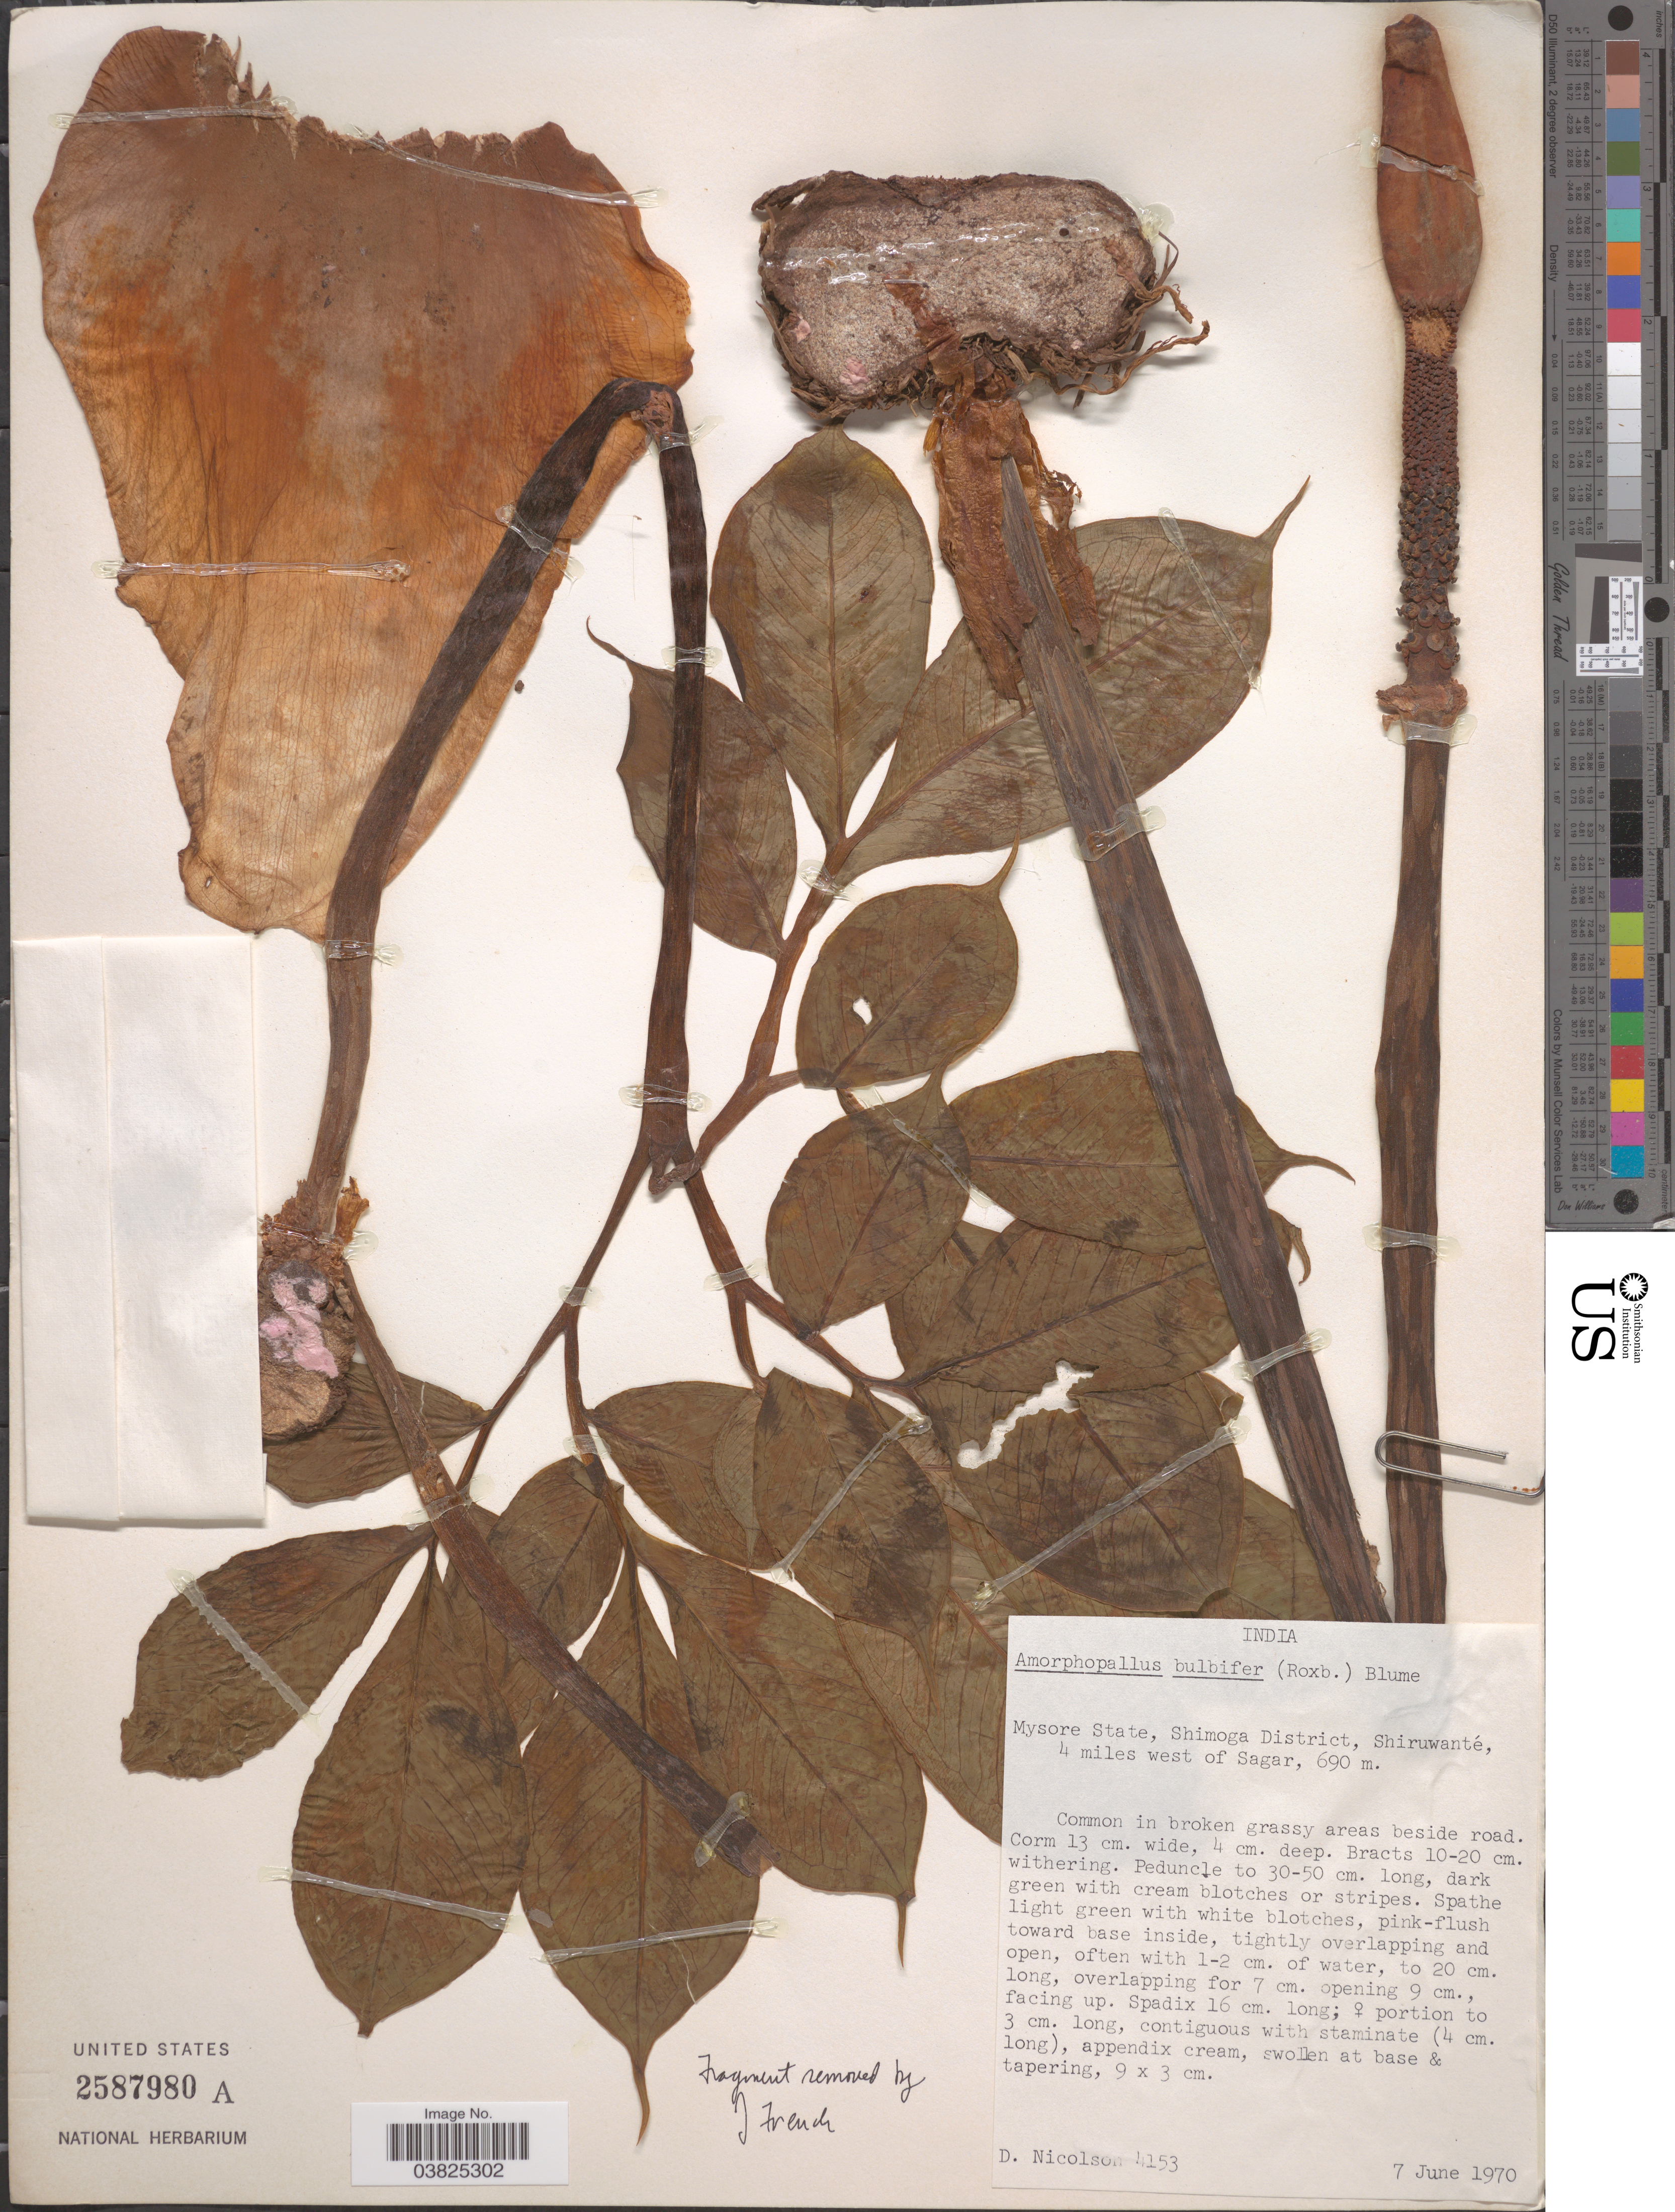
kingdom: Plantae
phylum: Tracheophyta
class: Liliopsida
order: Alismatales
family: Araceae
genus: Amorphophallus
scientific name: Amorphophallus bulbifer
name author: (Roxb.) Blume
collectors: D. H. Nicolson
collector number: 4153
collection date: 1970-06-07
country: India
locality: Mysore State, Shimoga District, Shiruwanté, 4 miles west of Sagar.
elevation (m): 690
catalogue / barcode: US 2587980A